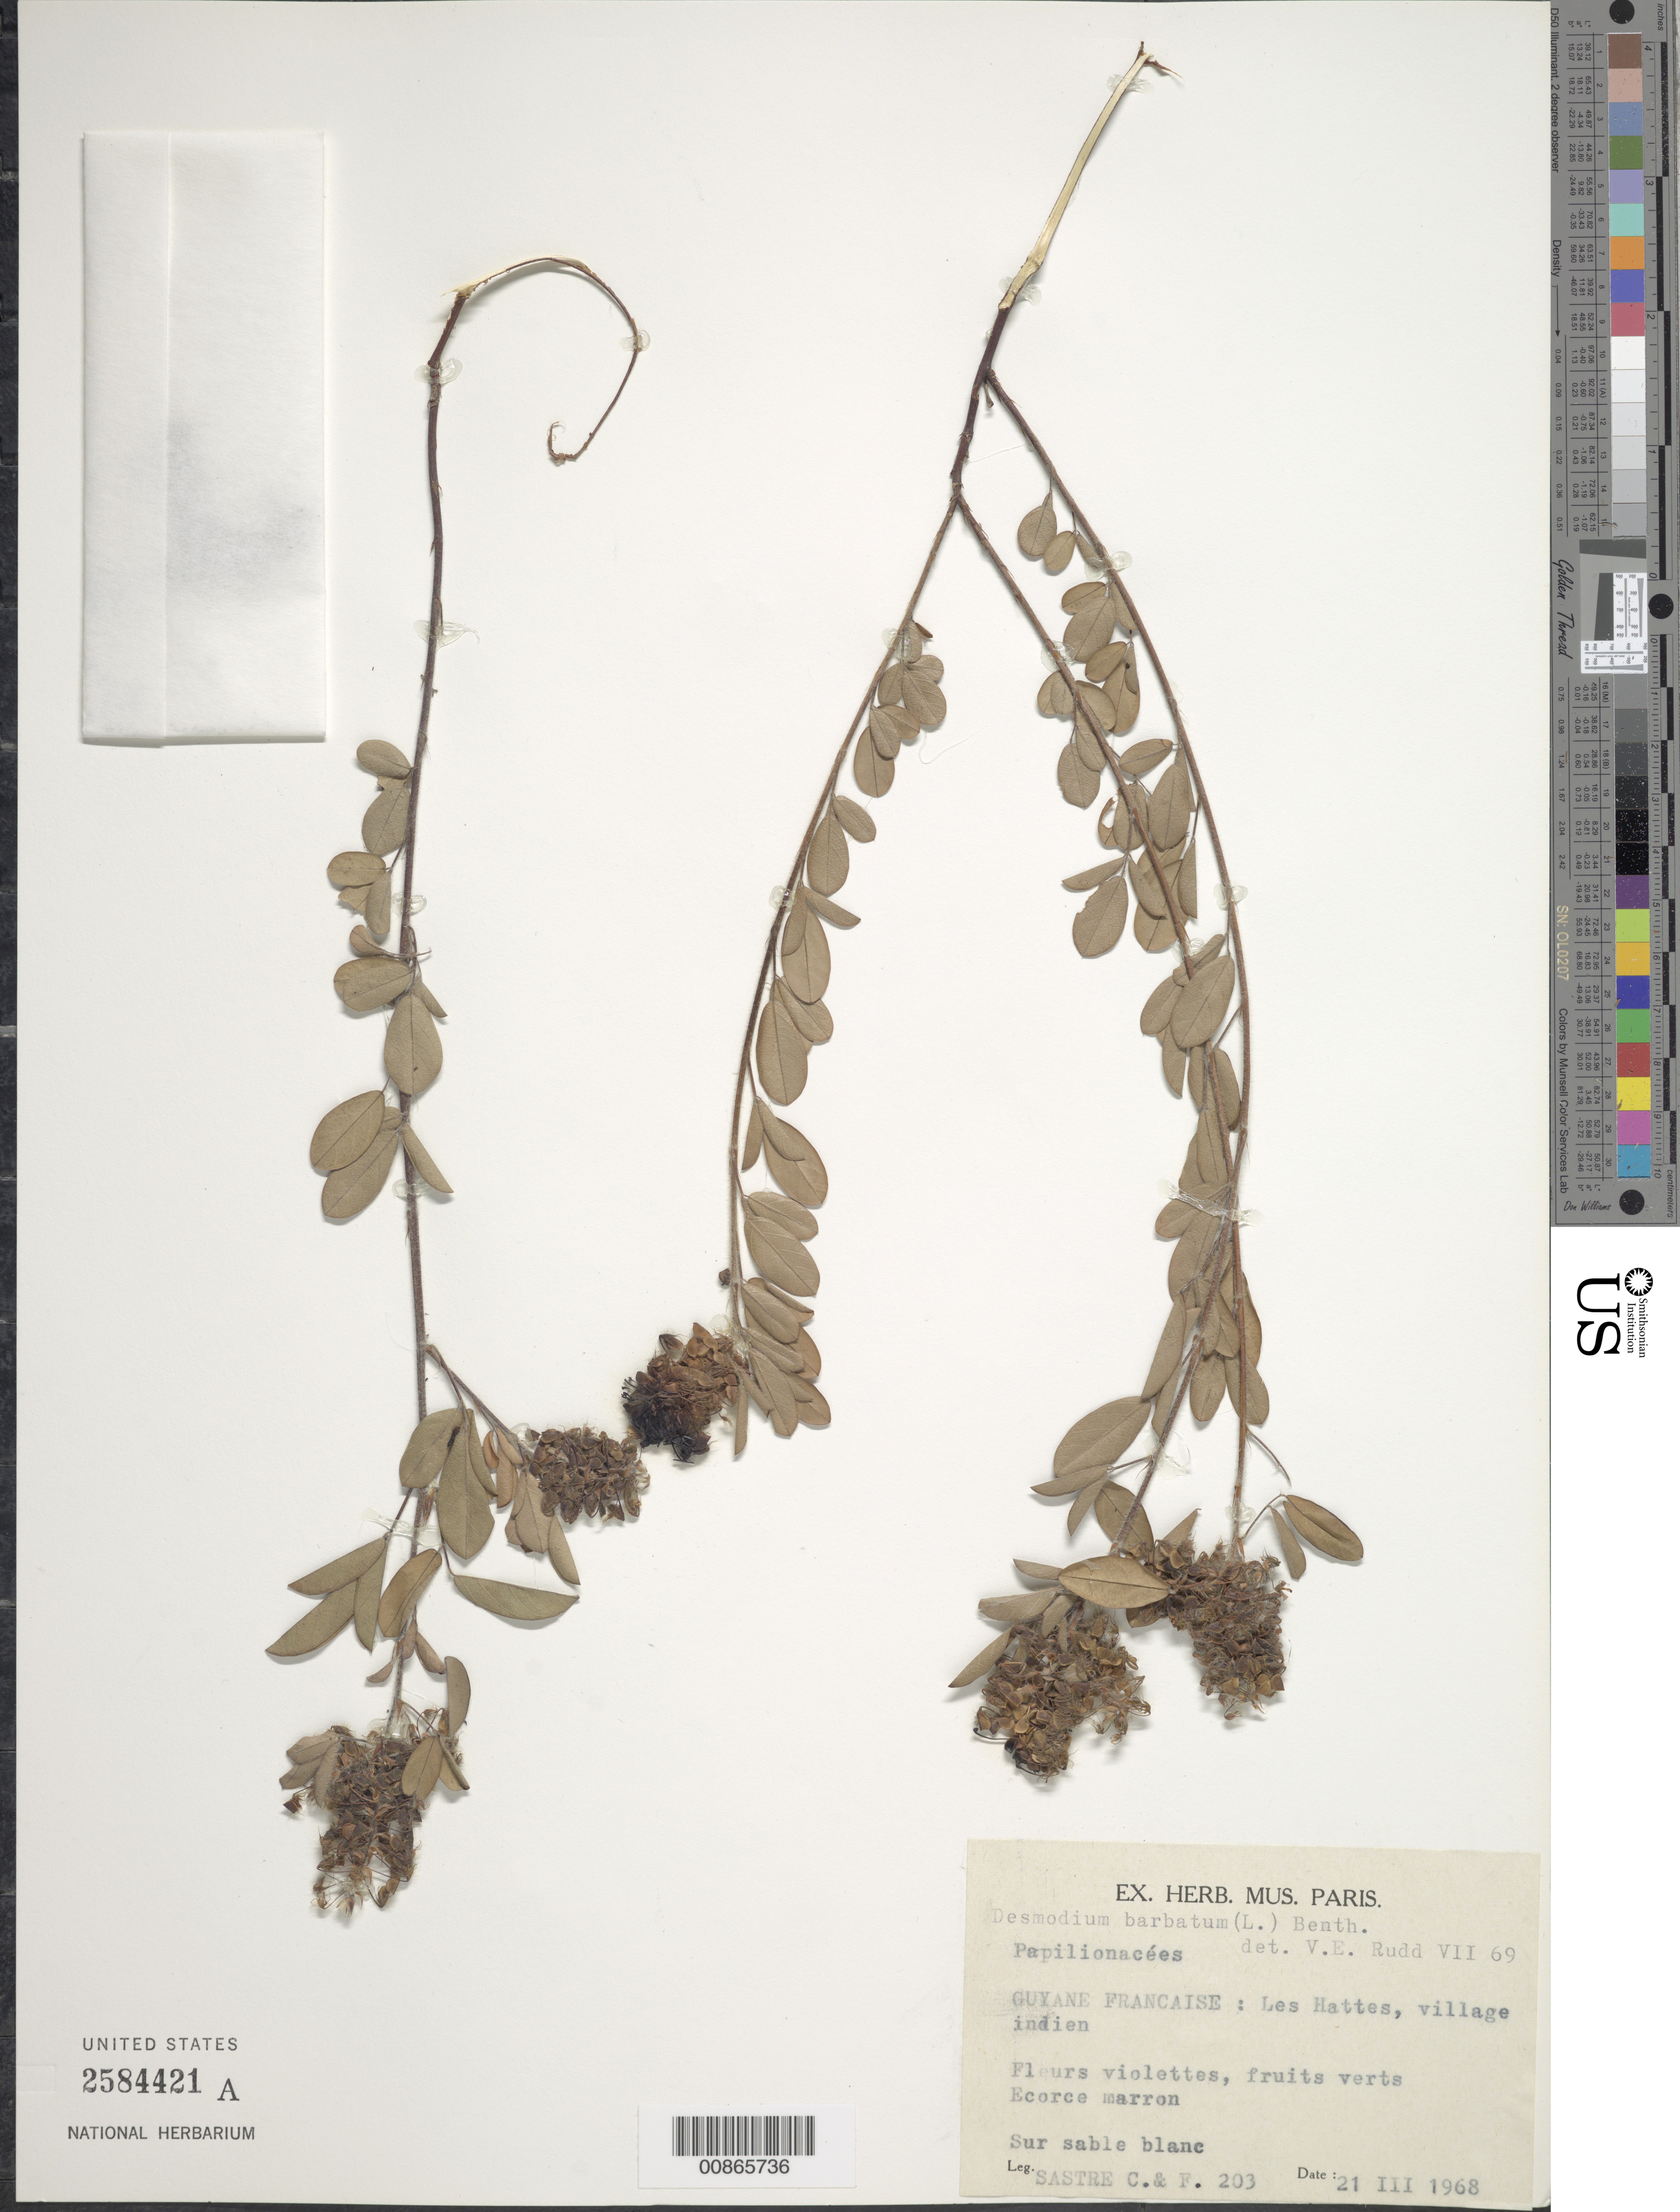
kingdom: Plantae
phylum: Tracheophyta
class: Magnoliopsida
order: Fabales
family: Fabaceae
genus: Grona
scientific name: Grona barbata var. barbata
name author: (L.) H. Ohashi & K. Ohashi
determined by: Strong, Mark T., (BOT), Smithsonian Institution - National Museum of Natural History (UNITED STATES)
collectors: C. H. L. Sastre & F. Sastre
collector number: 203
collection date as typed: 21-Mar-68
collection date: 1968-03-21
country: French Guiana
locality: Les Hattes, Indian village, embouchure des fleuves Mana & Maroni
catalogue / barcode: US 2584421A